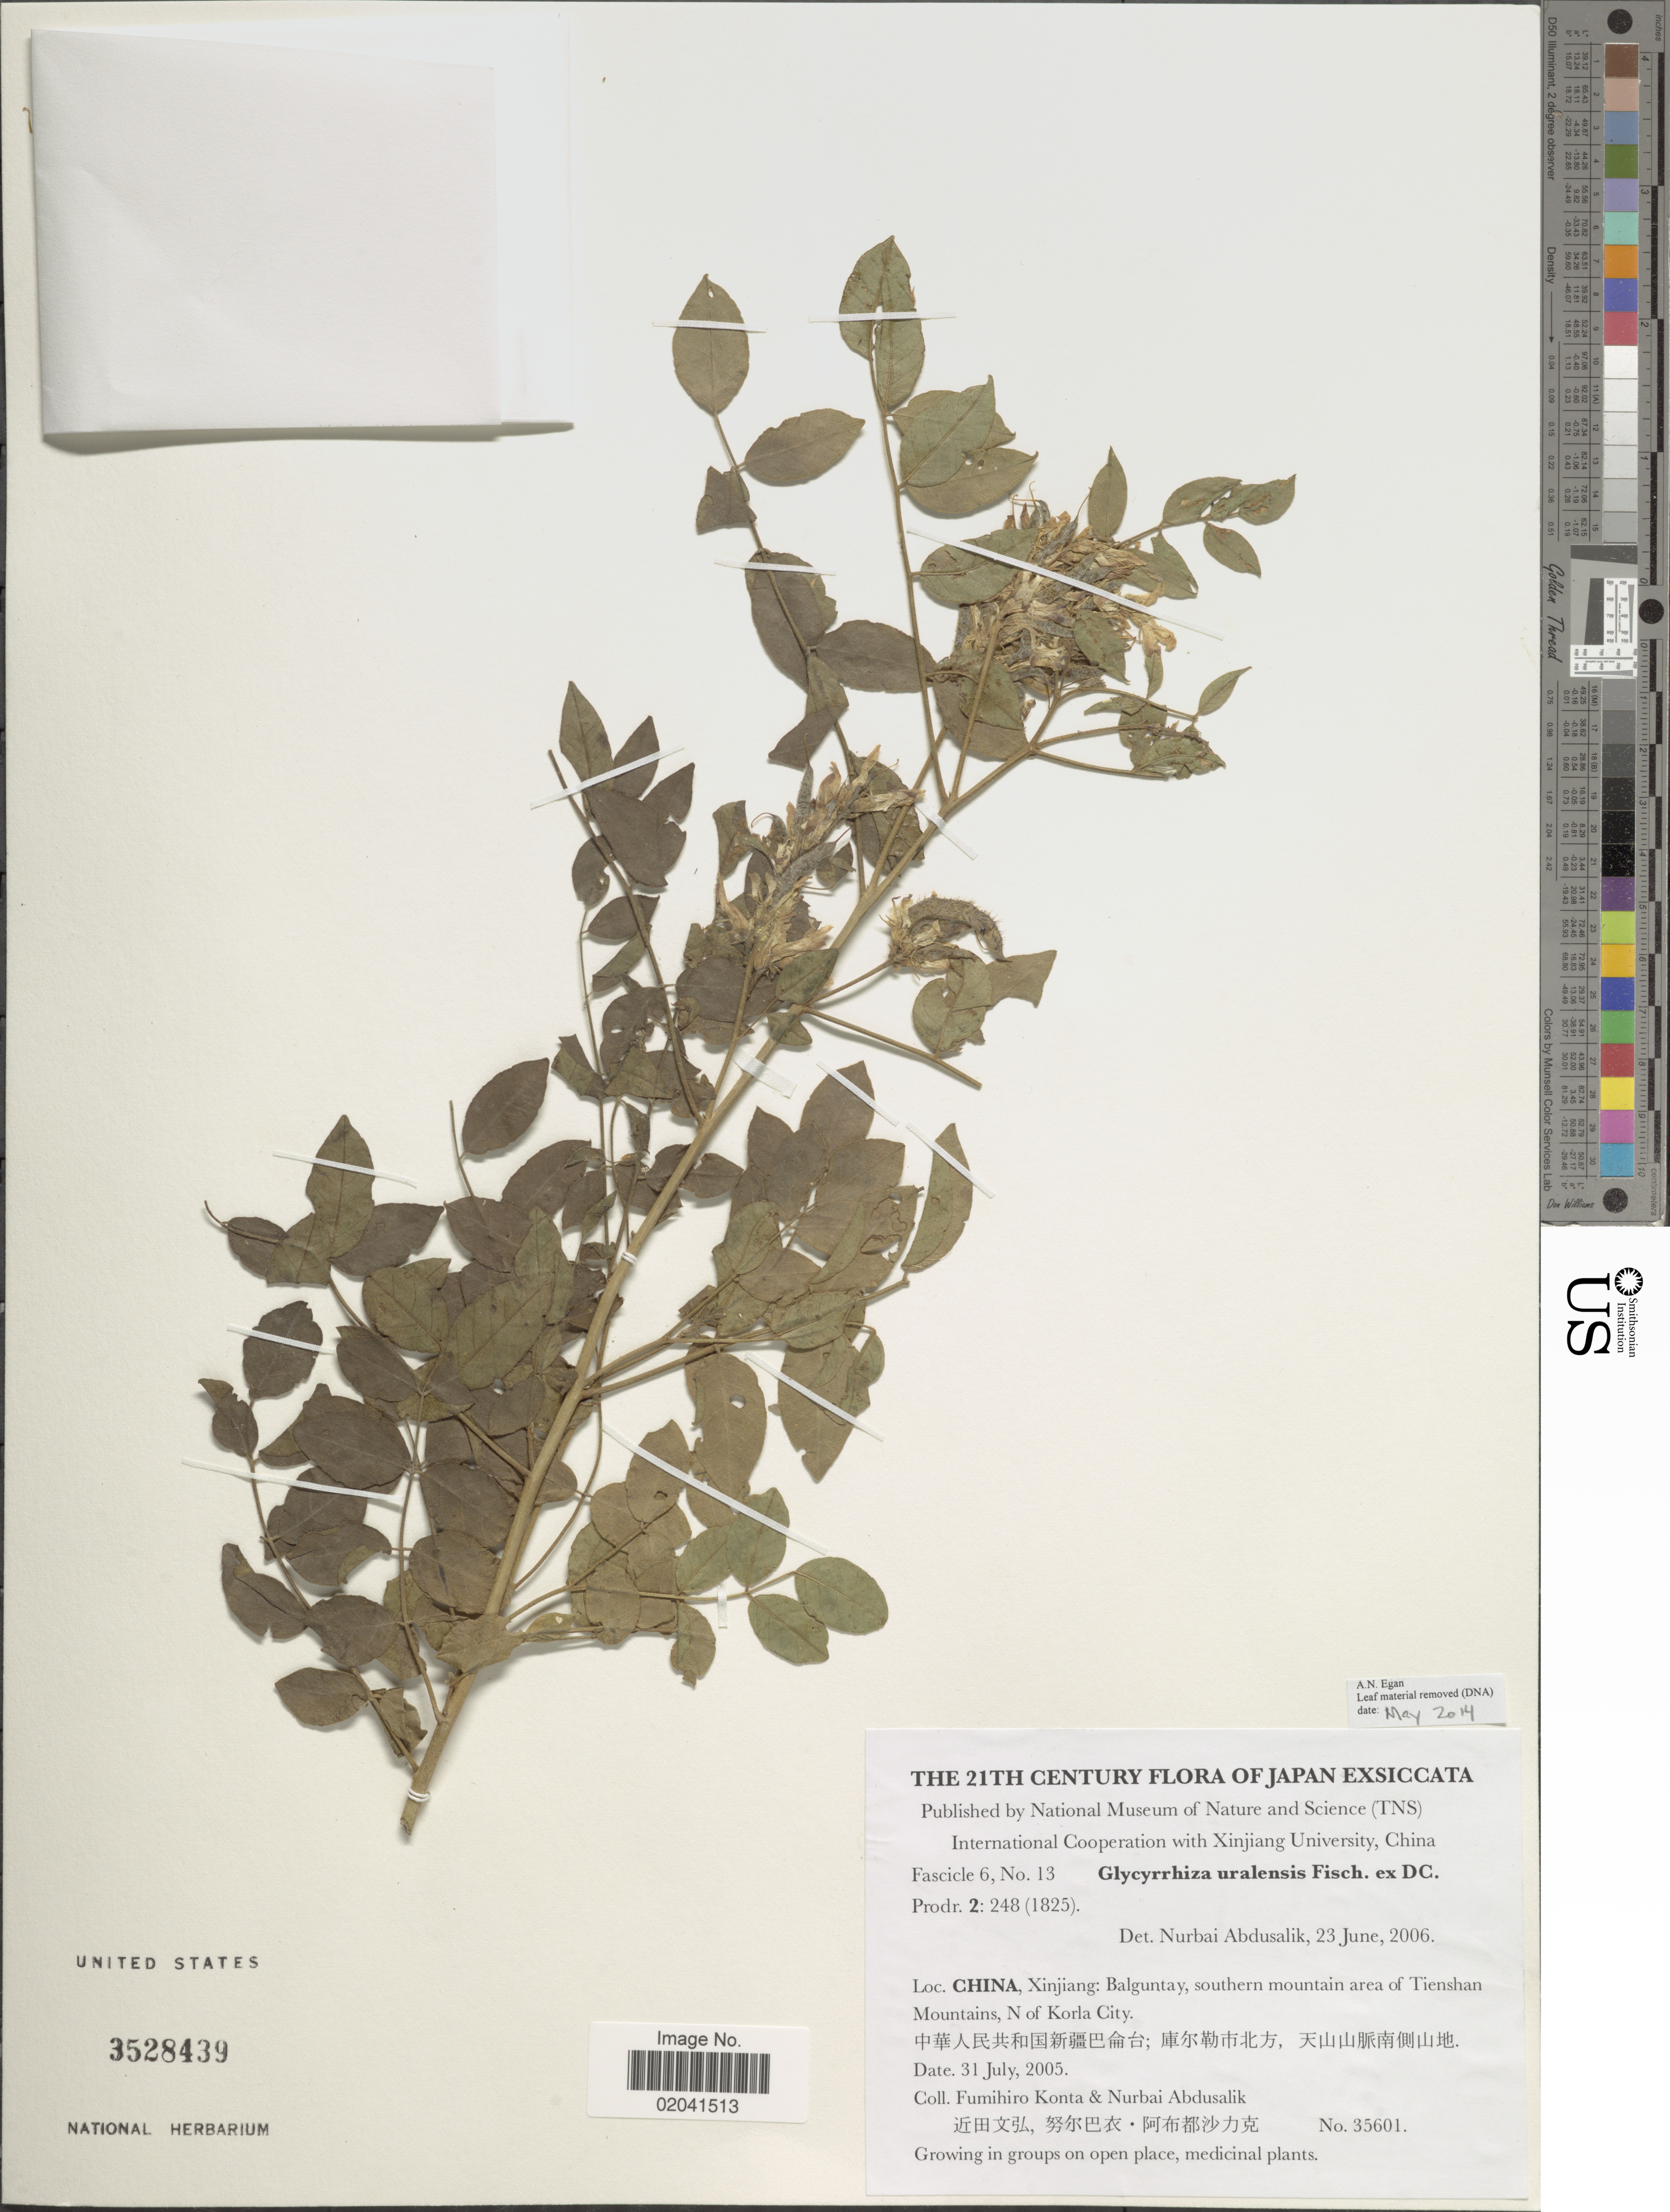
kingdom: Plantae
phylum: Tracheophyta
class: Magnoliopsida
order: Fabales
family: Fabaceae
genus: Glycyrrhiza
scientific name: Glycyrrhiza uralensis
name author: Fisch.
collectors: F. Konta & N. Abdusalik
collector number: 35601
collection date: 2005-07-31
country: China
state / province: Xinjiang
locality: China, Xinjiang: Balguntay, southern mountain area of Tienshan Mountains, N of Korla City. X.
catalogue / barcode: US 3528439